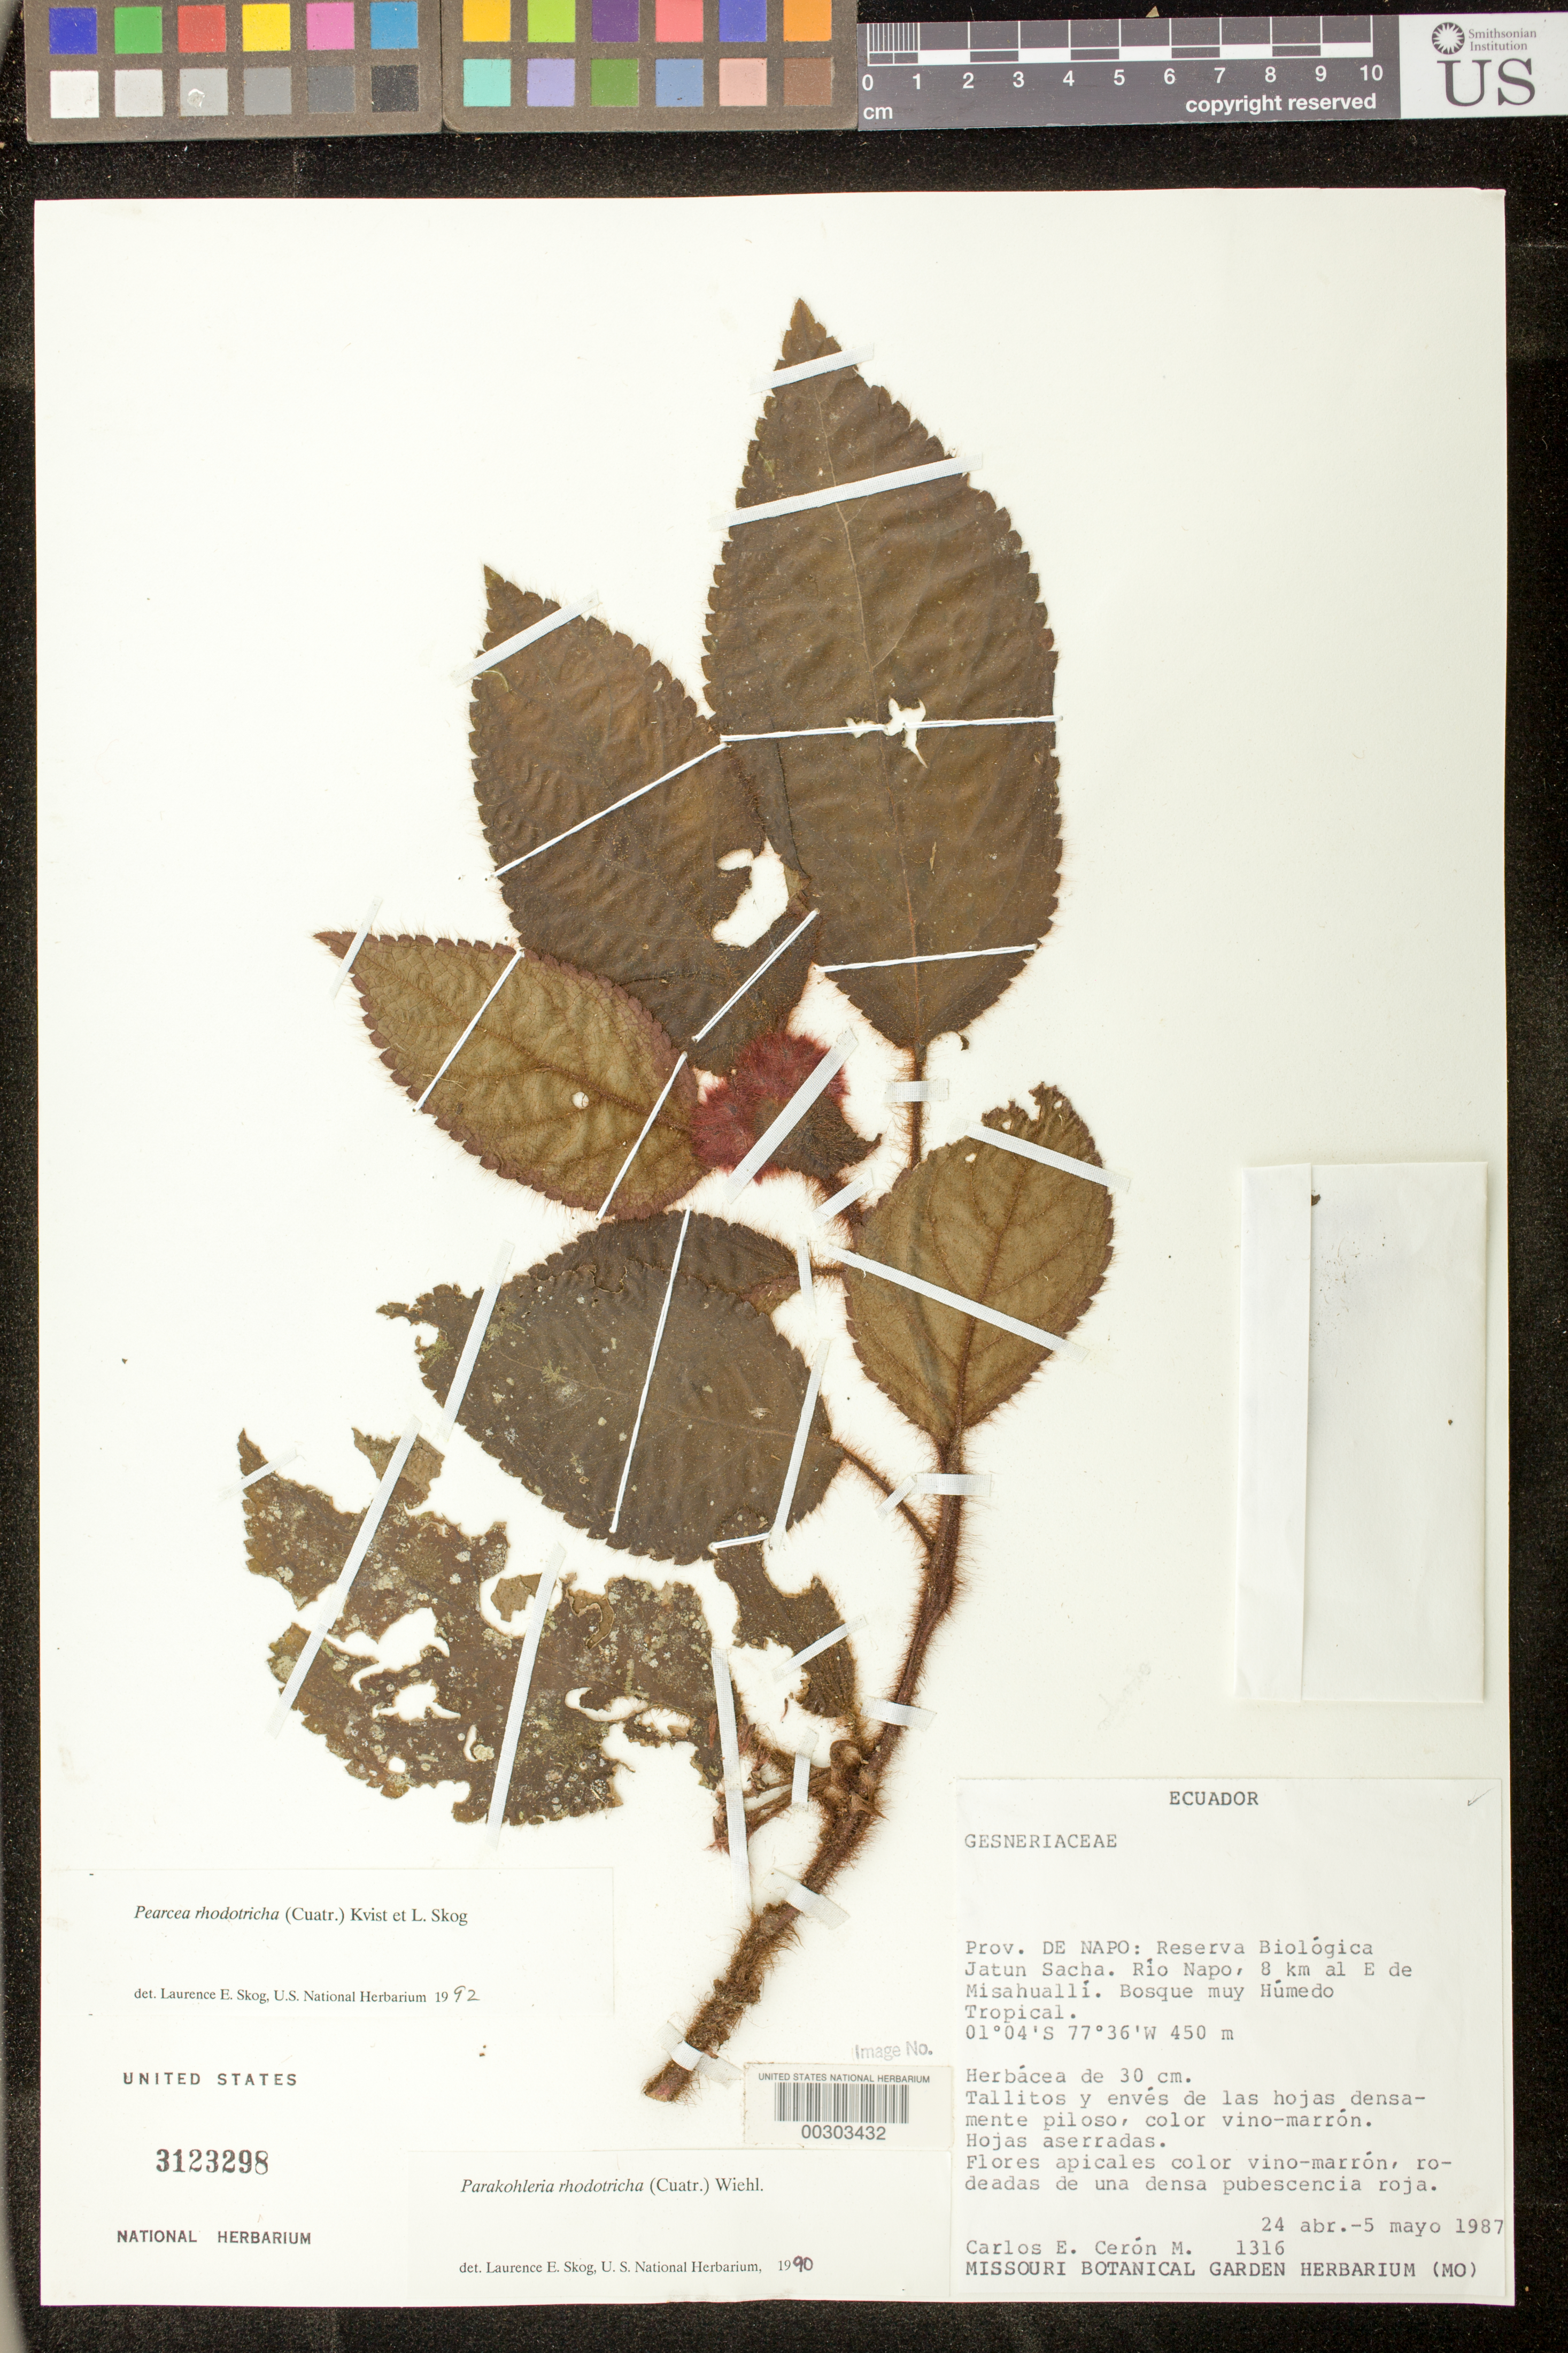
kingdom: Plantae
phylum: Tracheophyta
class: Magnoliopsida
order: Lamiales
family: Gesneriaceae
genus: Pearcea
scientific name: Pearcea rhodotricha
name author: (Cuatrec.) L.P. Kvist & L.E. Skog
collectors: C. E. Cerón M.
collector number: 1316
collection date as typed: Apr-May 1987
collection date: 1987-04/1987-05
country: Ecuador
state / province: Napo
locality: Reserva Biologica Jatun Sacha, Rio Napo, 8 km E of Misahualli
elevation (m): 450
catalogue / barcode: US 3123298